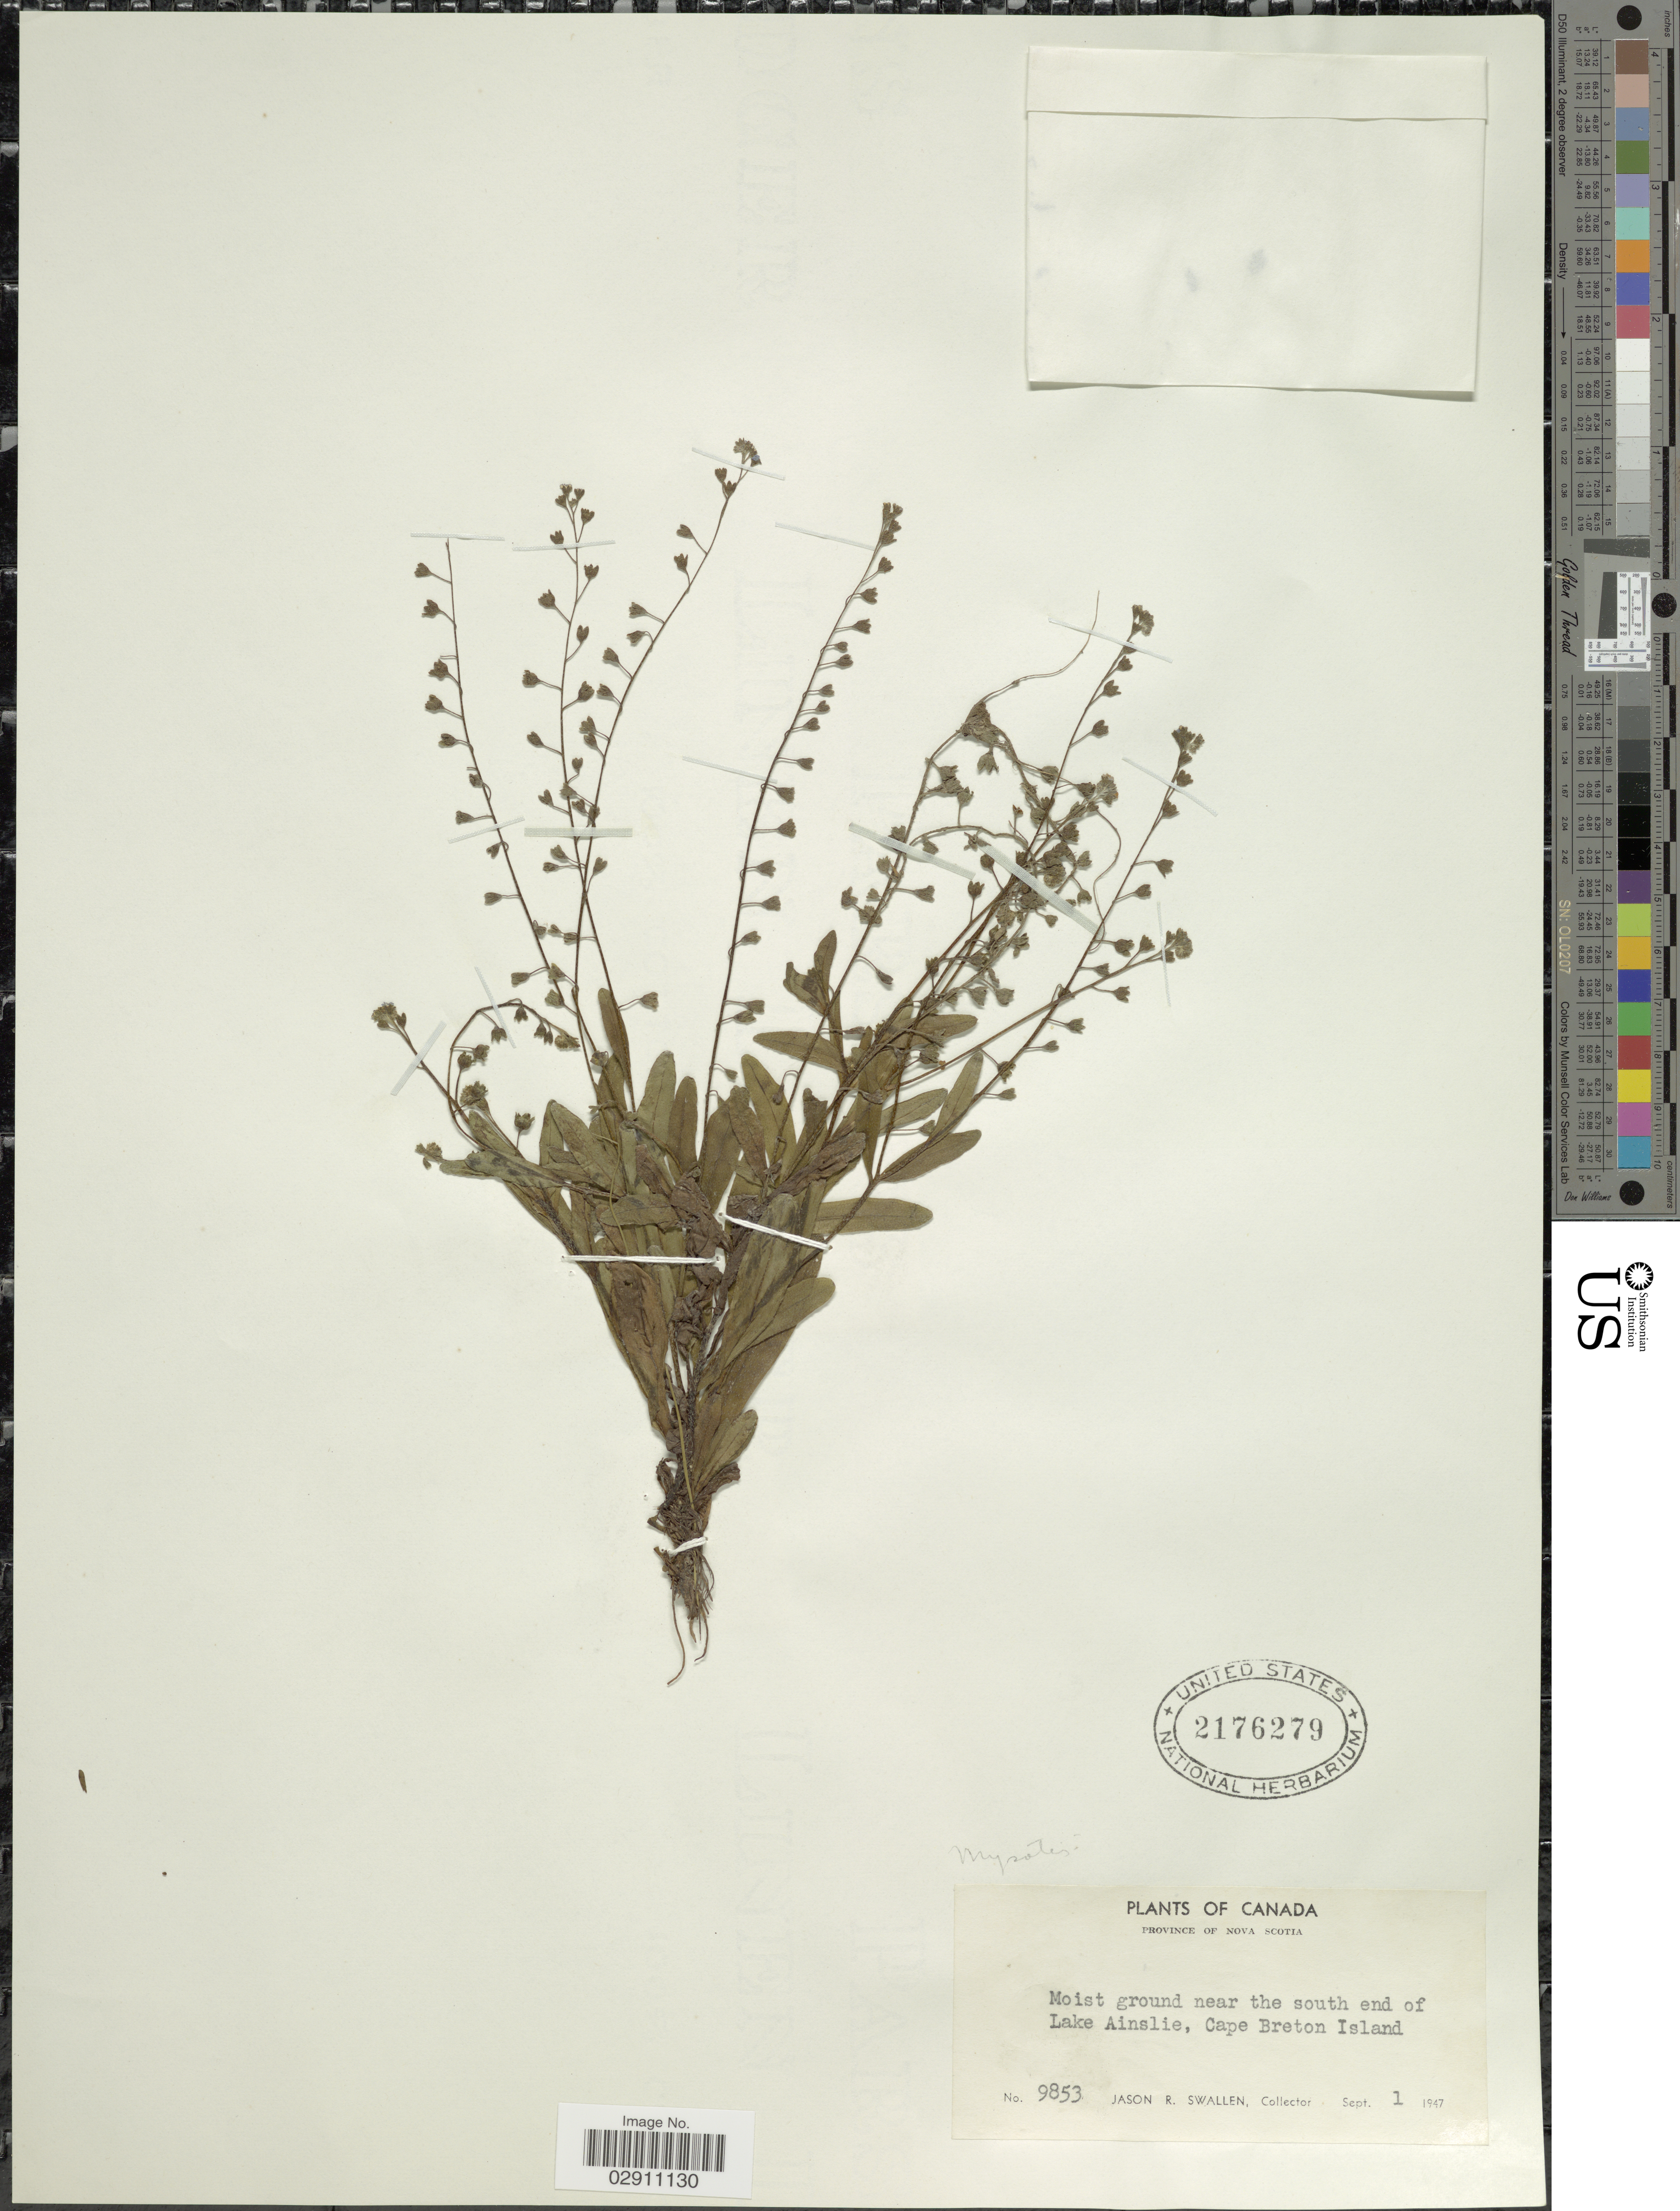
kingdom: Plantae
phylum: Tracheophyta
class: Magnoliopsida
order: Boraginales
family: Boraginaceae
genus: Myosotis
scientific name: Myosotis scorpioides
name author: L.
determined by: Goldman, Doug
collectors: J. R. Swallen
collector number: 9853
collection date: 1947-09-01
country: Canada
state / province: Nova Scotia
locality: Moist ground near the south end of Lake Ainslie, Cape Breton Island.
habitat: Moist ground.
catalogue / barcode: US 2176279